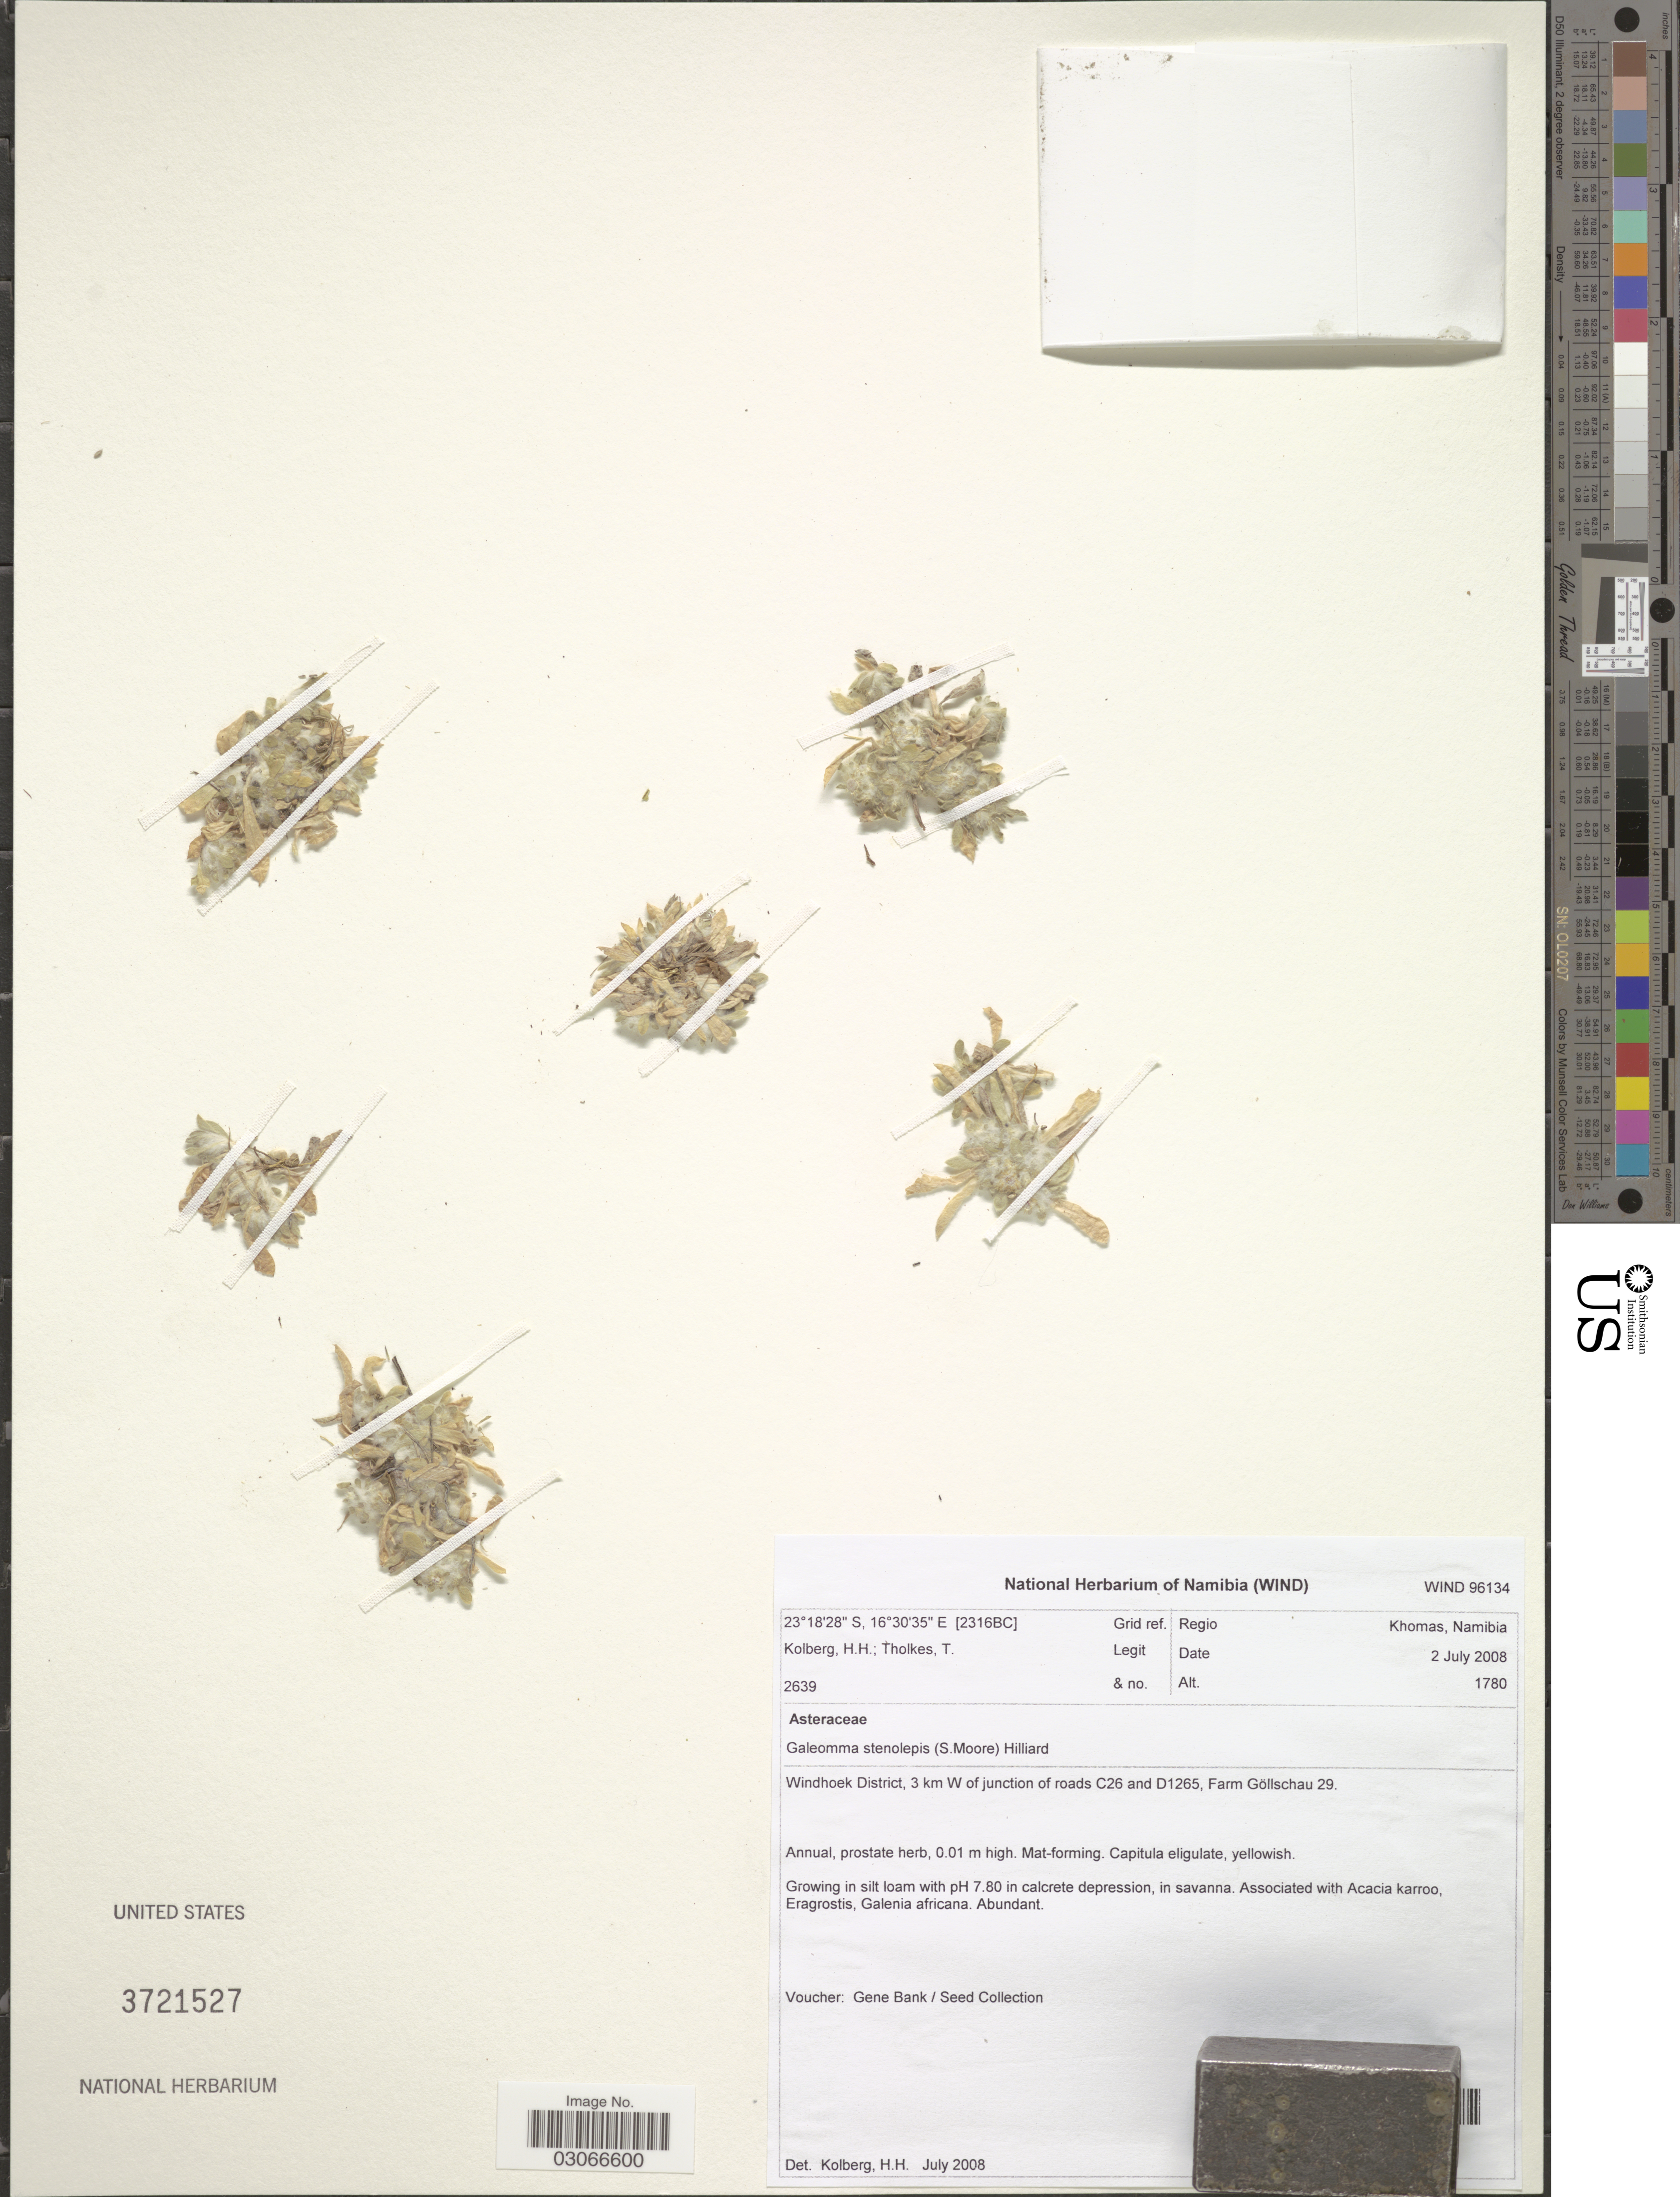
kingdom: Plantae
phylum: Tracheophyta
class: Magnoliopsida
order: Asterales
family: Asteraceae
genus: Galeomma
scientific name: Galeomma stenolepis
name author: (S. Moore) Hilliard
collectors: H. H. Kolberg & T. Tholkes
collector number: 2639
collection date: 2008-07-02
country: Namibia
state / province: Khomas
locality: [2316BC] Regio Khomas. Windhoek District, 3 km W of junction of roads C26 and D1265, Farm Göllschau 29.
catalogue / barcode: US 3721527